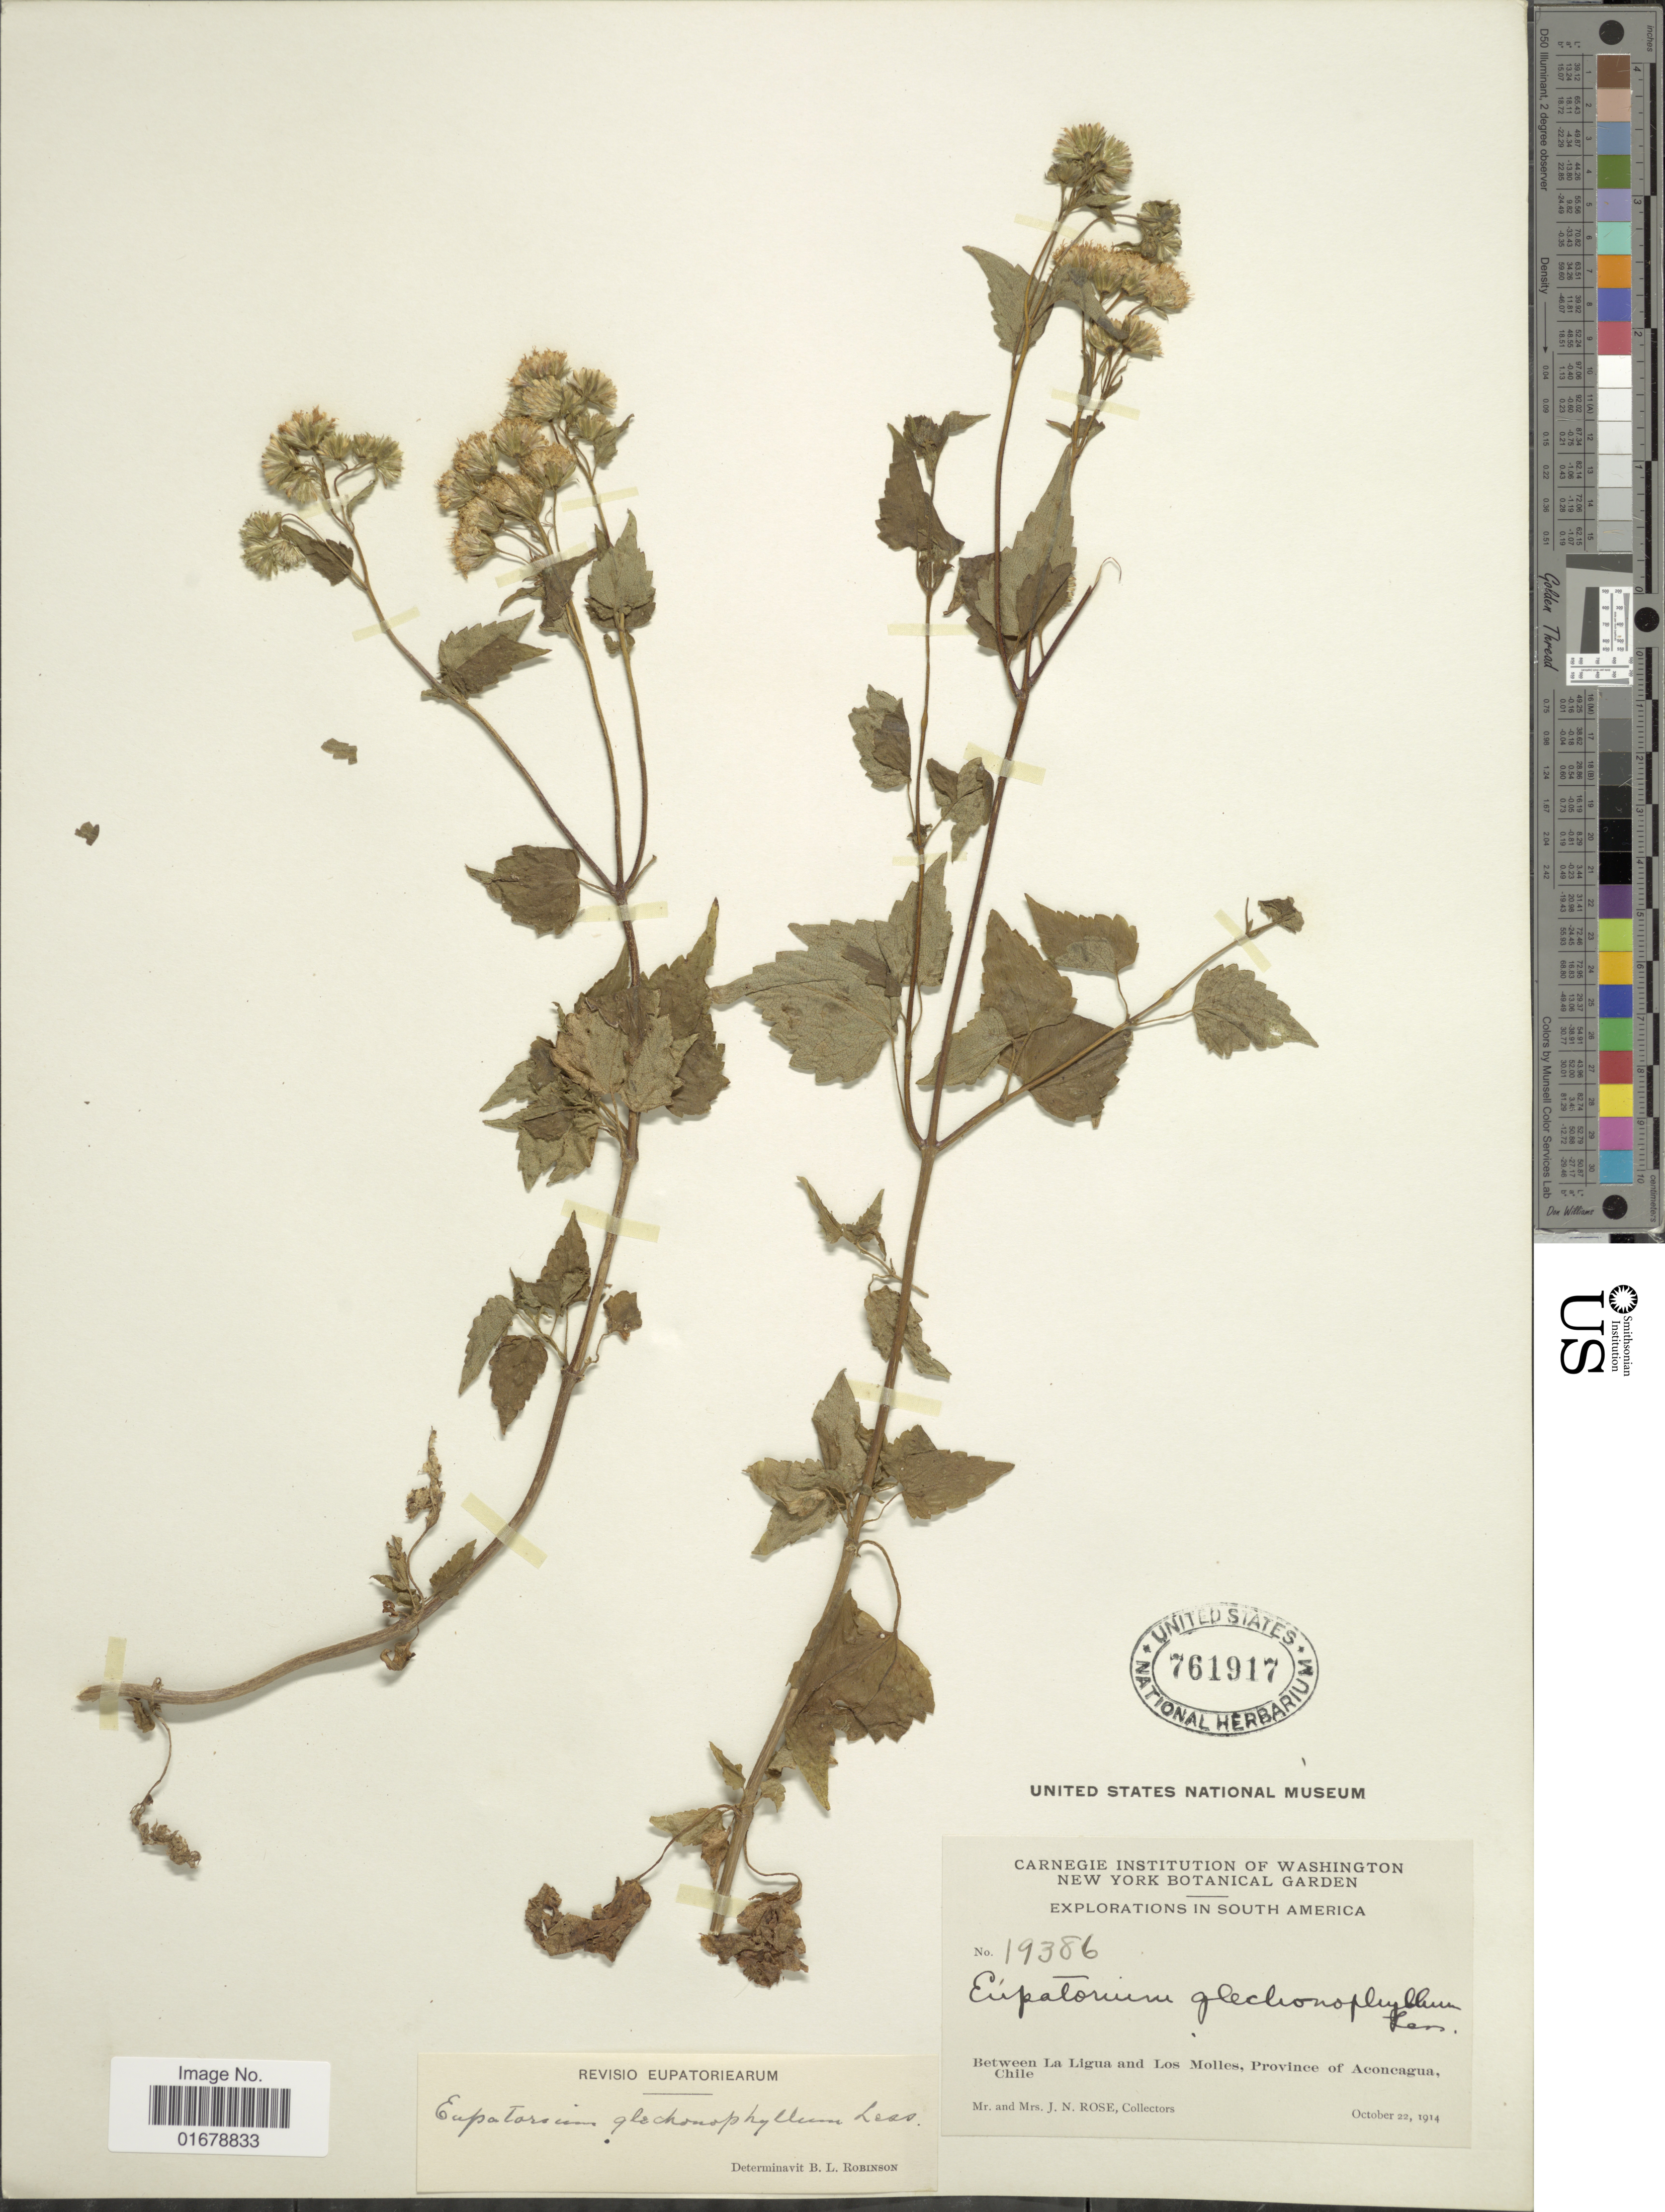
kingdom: Plantae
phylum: Tracheophyta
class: Magnoliopsida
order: Asterales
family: Asteraceae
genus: Ageratina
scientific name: Ageratina glechonophylla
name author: (Less.) R.M. King & H. Rob.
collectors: J. N. Rose & L. B. Rose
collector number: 19386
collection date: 1914-10-22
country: Chile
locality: Between La Ligua and Los Molles, Province of Aconcagua, Chile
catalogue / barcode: US 761917